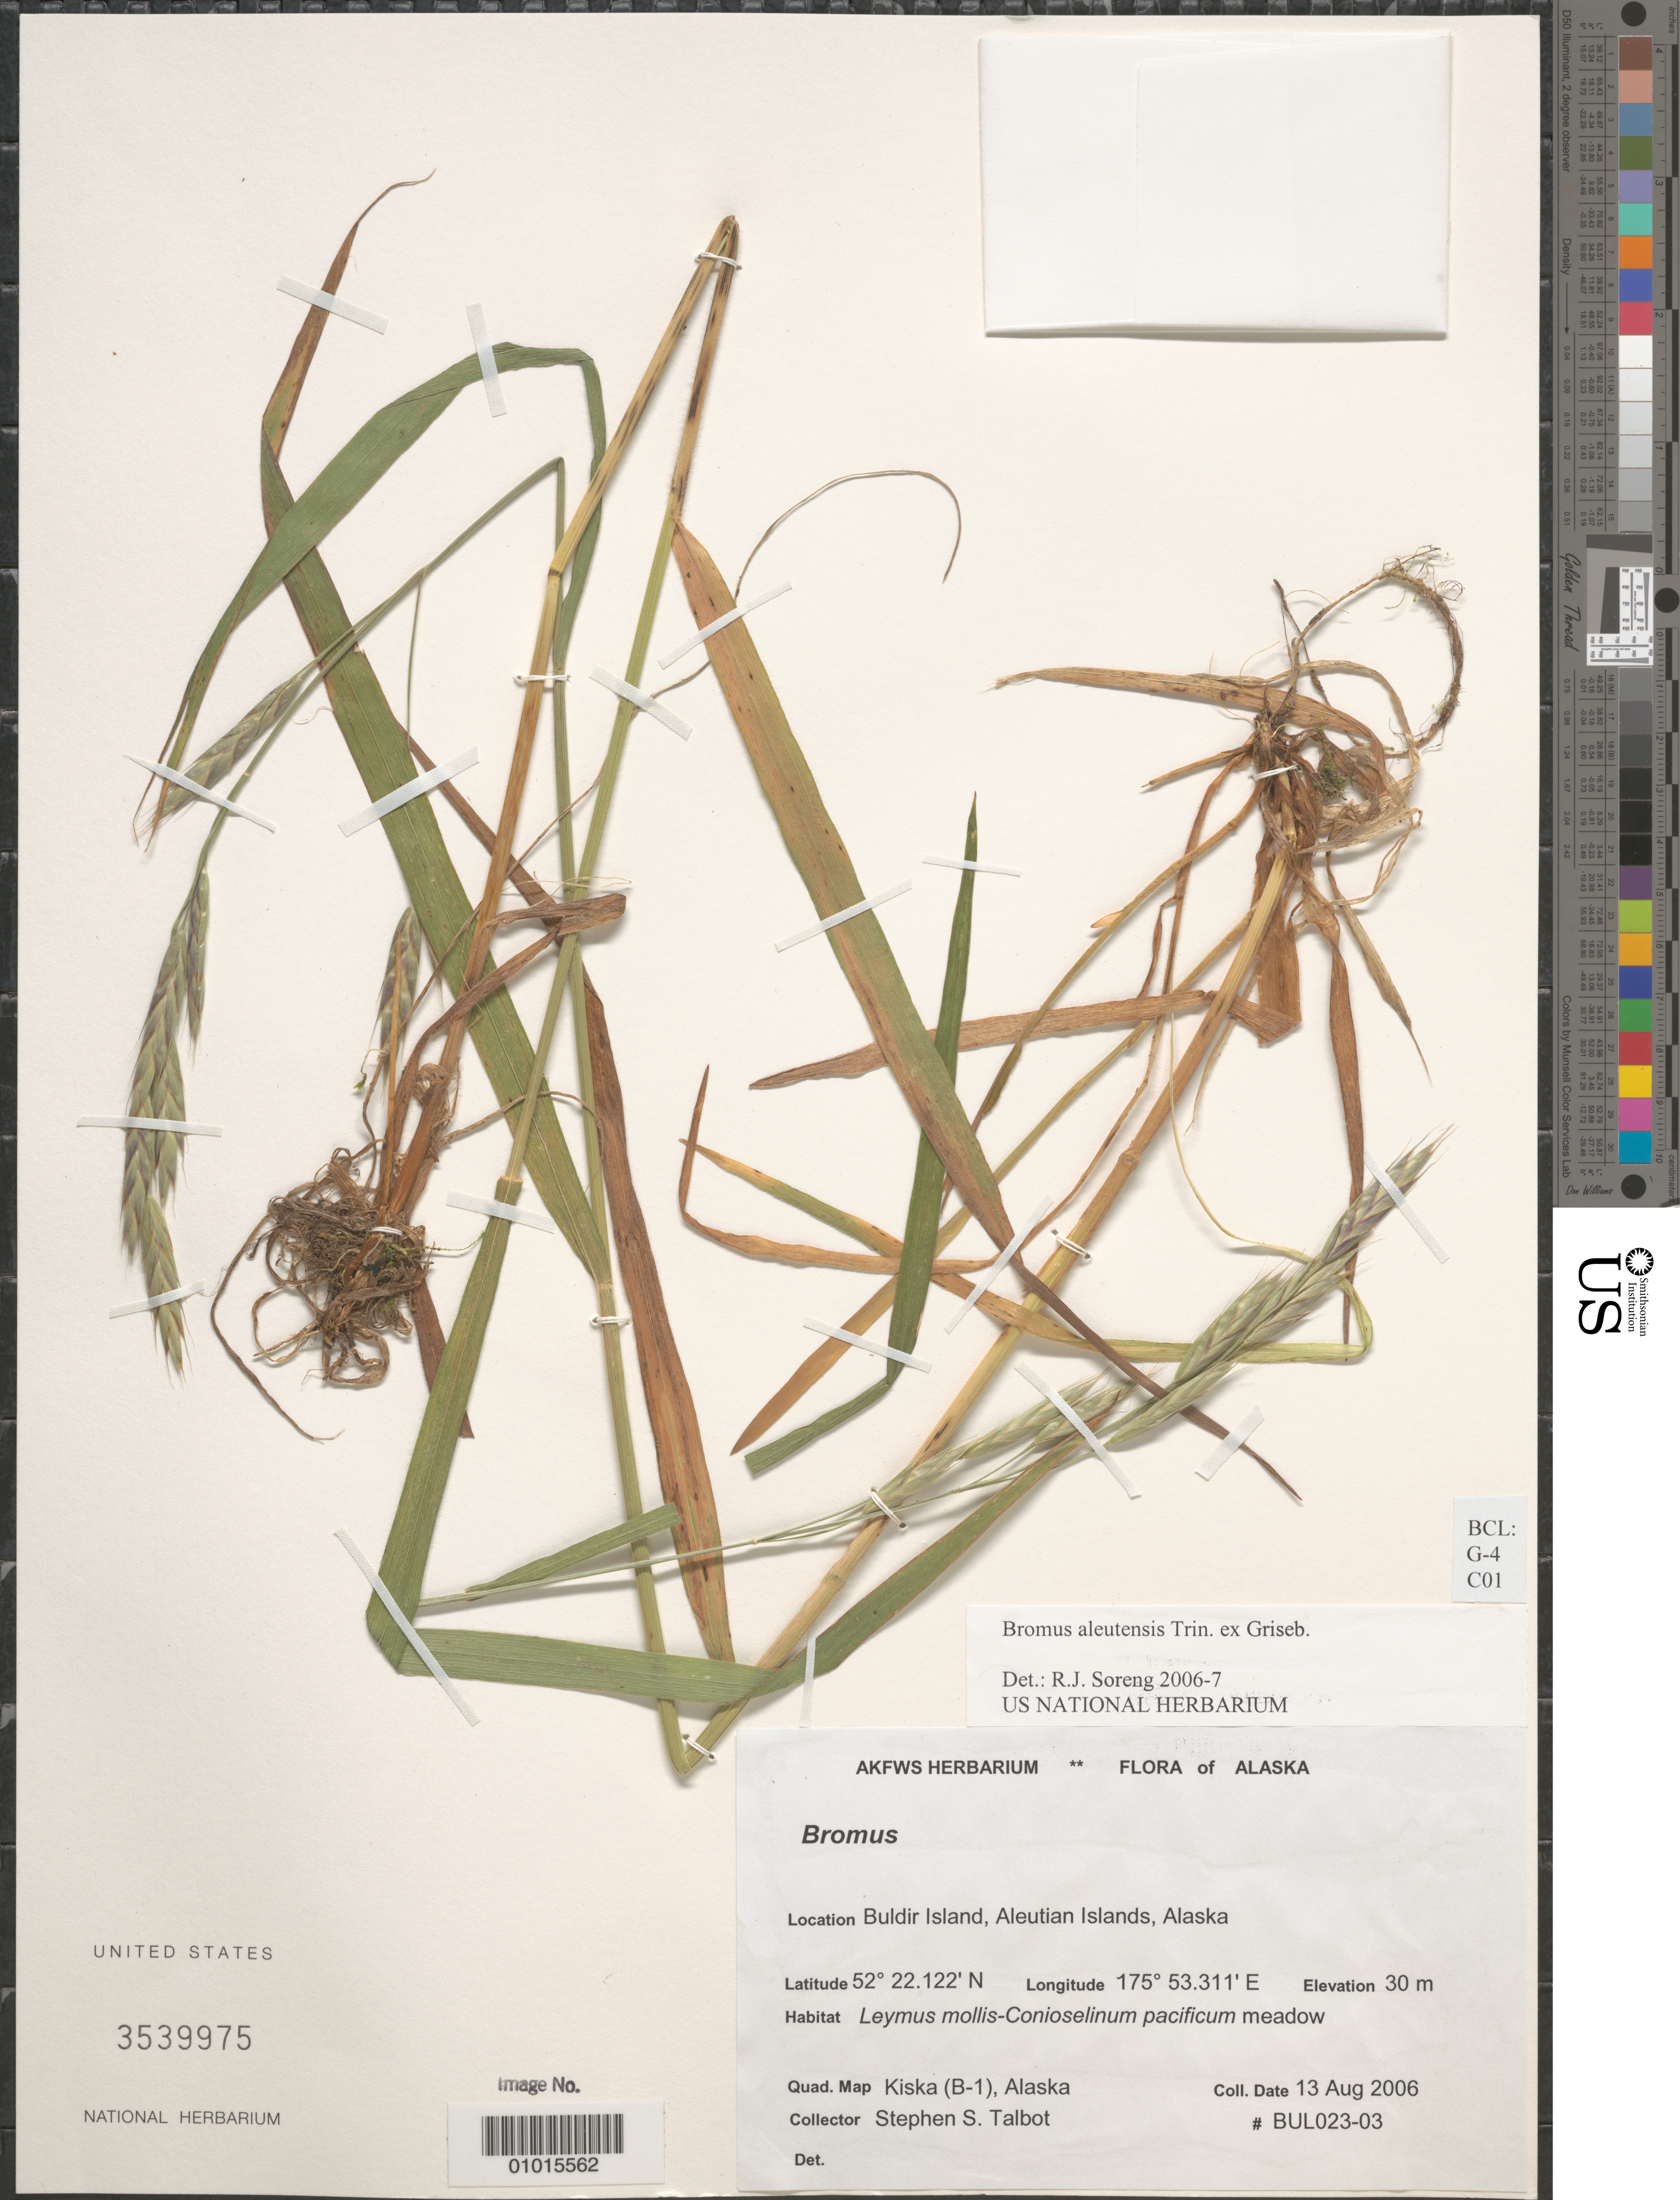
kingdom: Plantae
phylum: Tracheophyta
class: Liliopsida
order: Poales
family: Poaceae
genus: Bromus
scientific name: Bromus aleutensis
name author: Trin. ex Griseb.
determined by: Soreng, Robert J., Research Associate (BOT), Smithsonian Institution - National Museum of Natural History (UNITED STATES)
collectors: S. S. Talbot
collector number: BUL023-03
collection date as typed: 13 Aug 2006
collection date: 2006-08-13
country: United States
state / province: Alaska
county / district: Aleutian Islands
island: Buldir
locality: Buldir Island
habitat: Leymus mollis-Conioselinum pacificum meadow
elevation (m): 30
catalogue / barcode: US 3539975